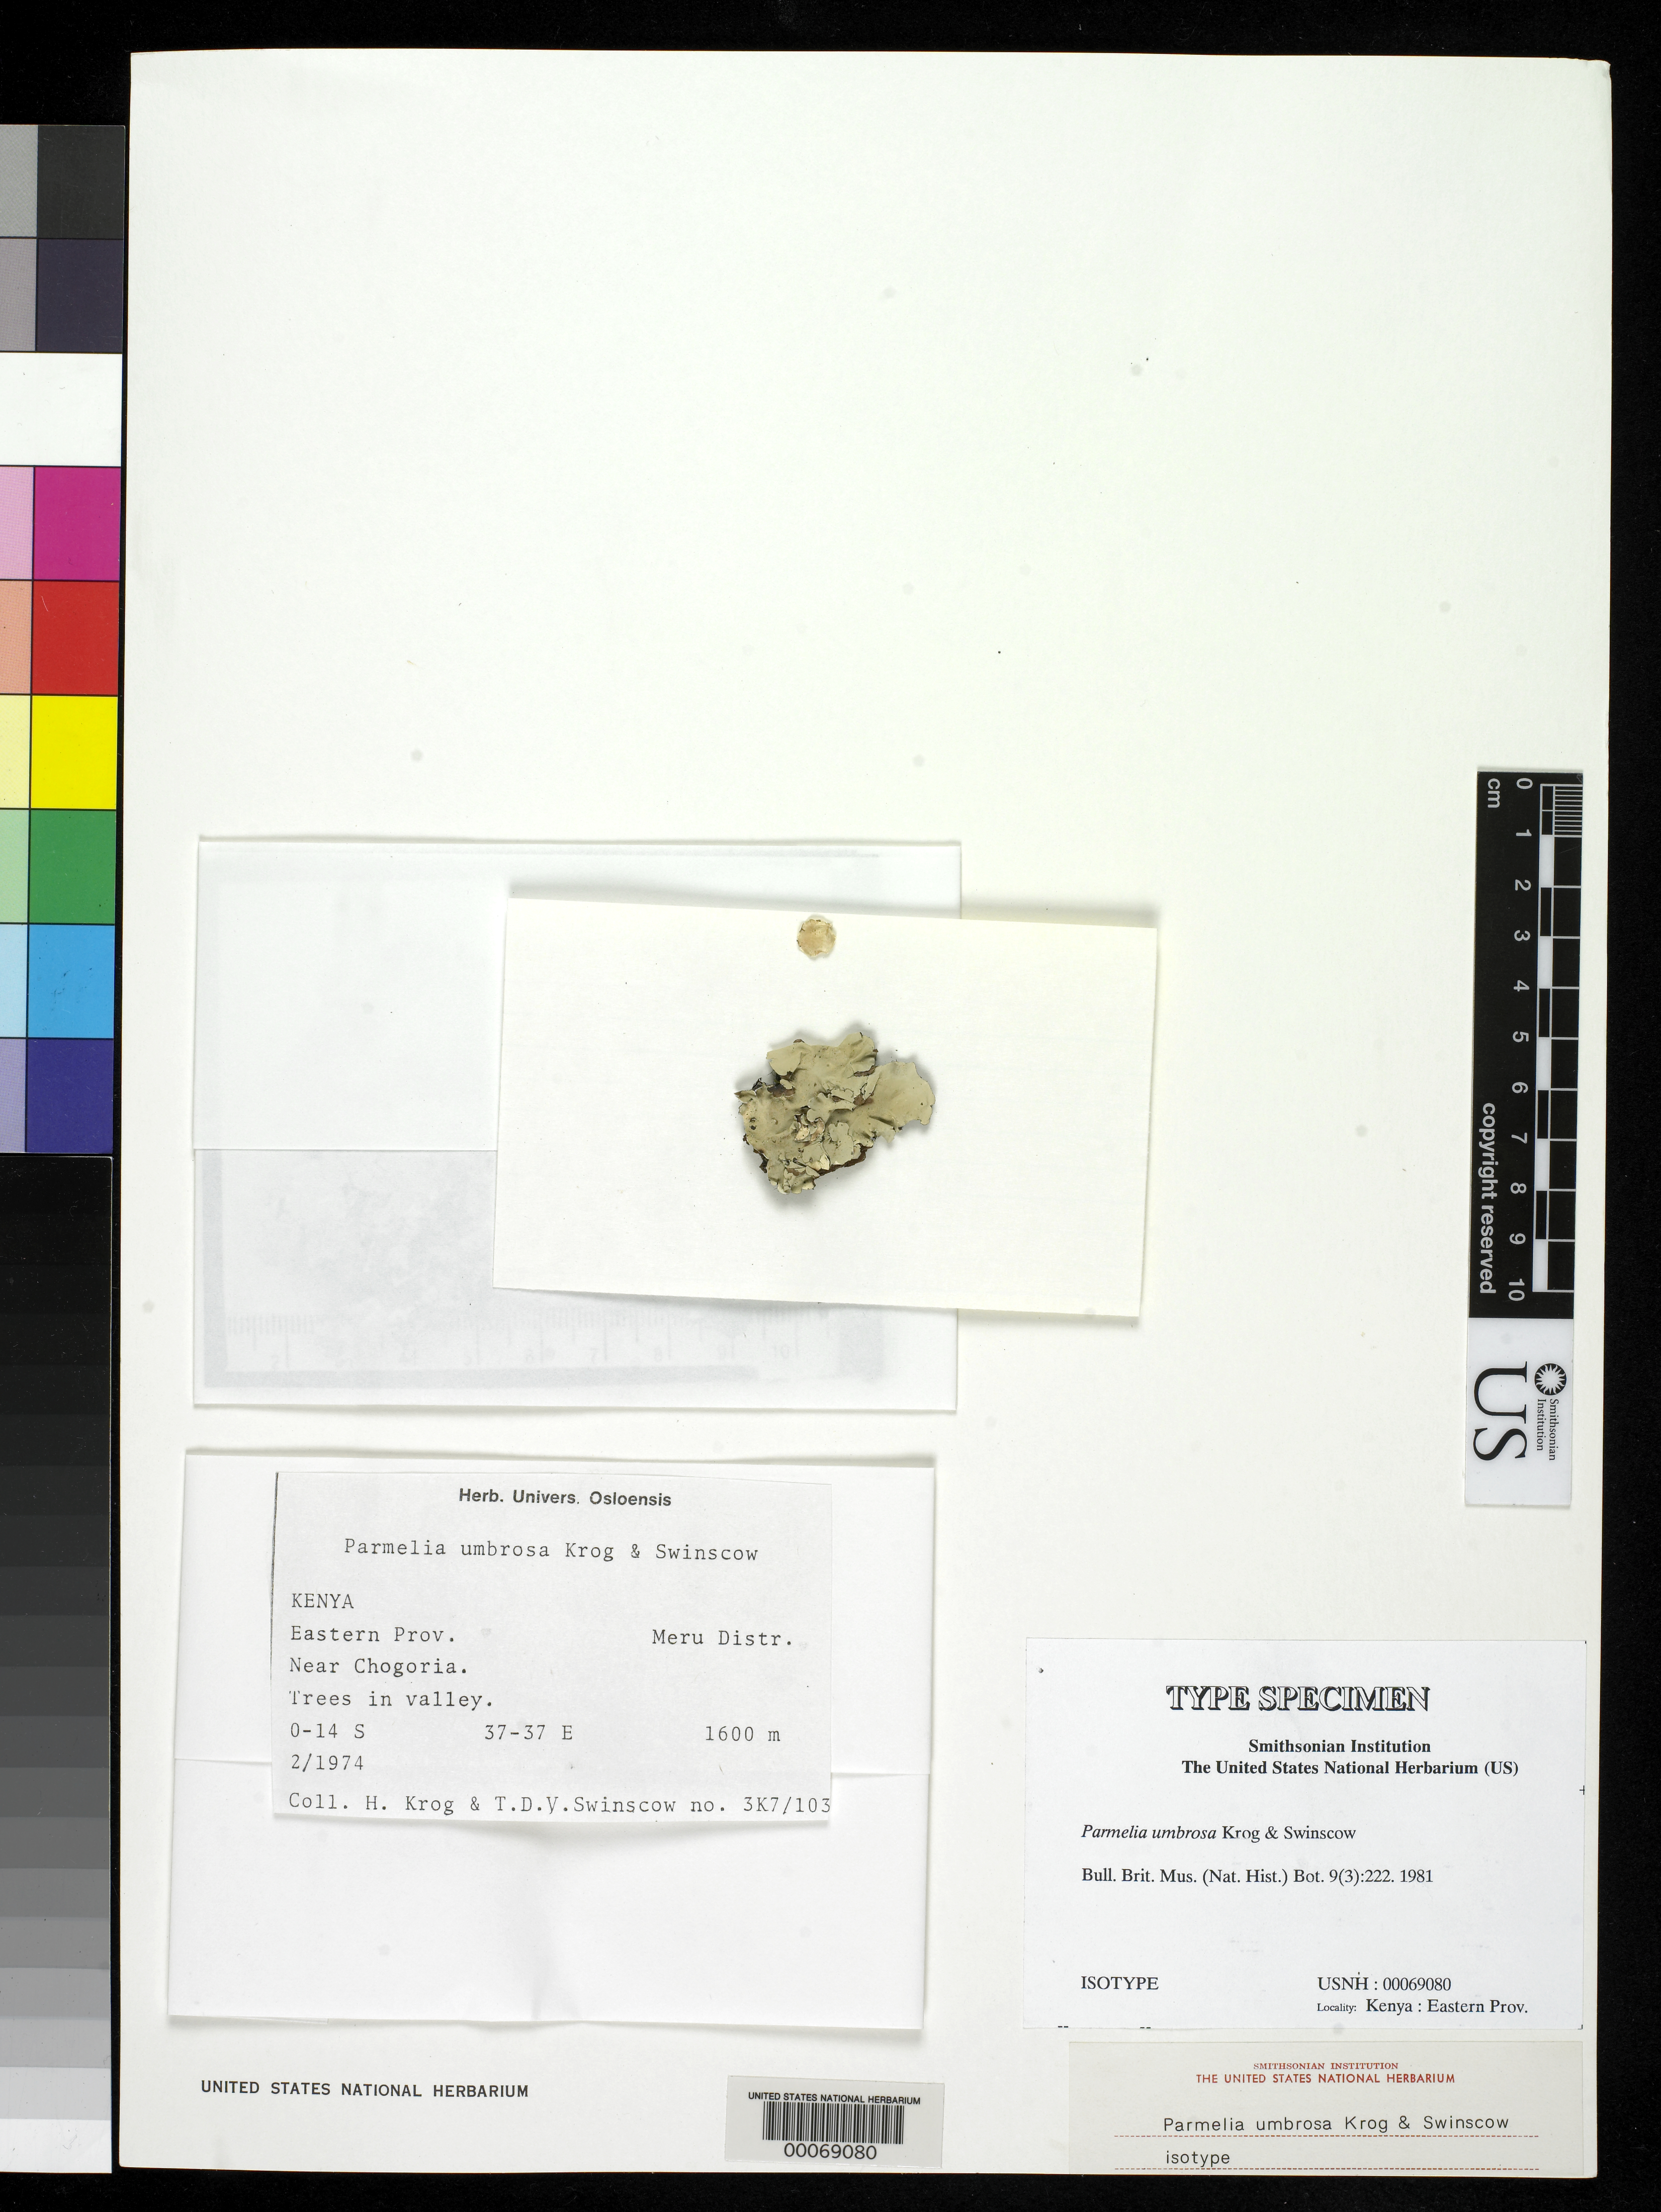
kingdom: Fungi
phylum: Ascomycota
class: Lecanoromycetes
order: Lecanorales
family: Parmeliaceae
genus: Parmelia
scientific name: Parmelia umbrosa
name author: Krog & Swinscow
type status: Isotype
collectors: H. Krog & T. D. V. Swinscow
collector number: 3k7/103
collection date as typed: Feb 1974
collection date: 1974-02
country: Kenya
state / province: Meru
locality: Near Chogoria, Mt. Kenya.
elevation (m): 1600